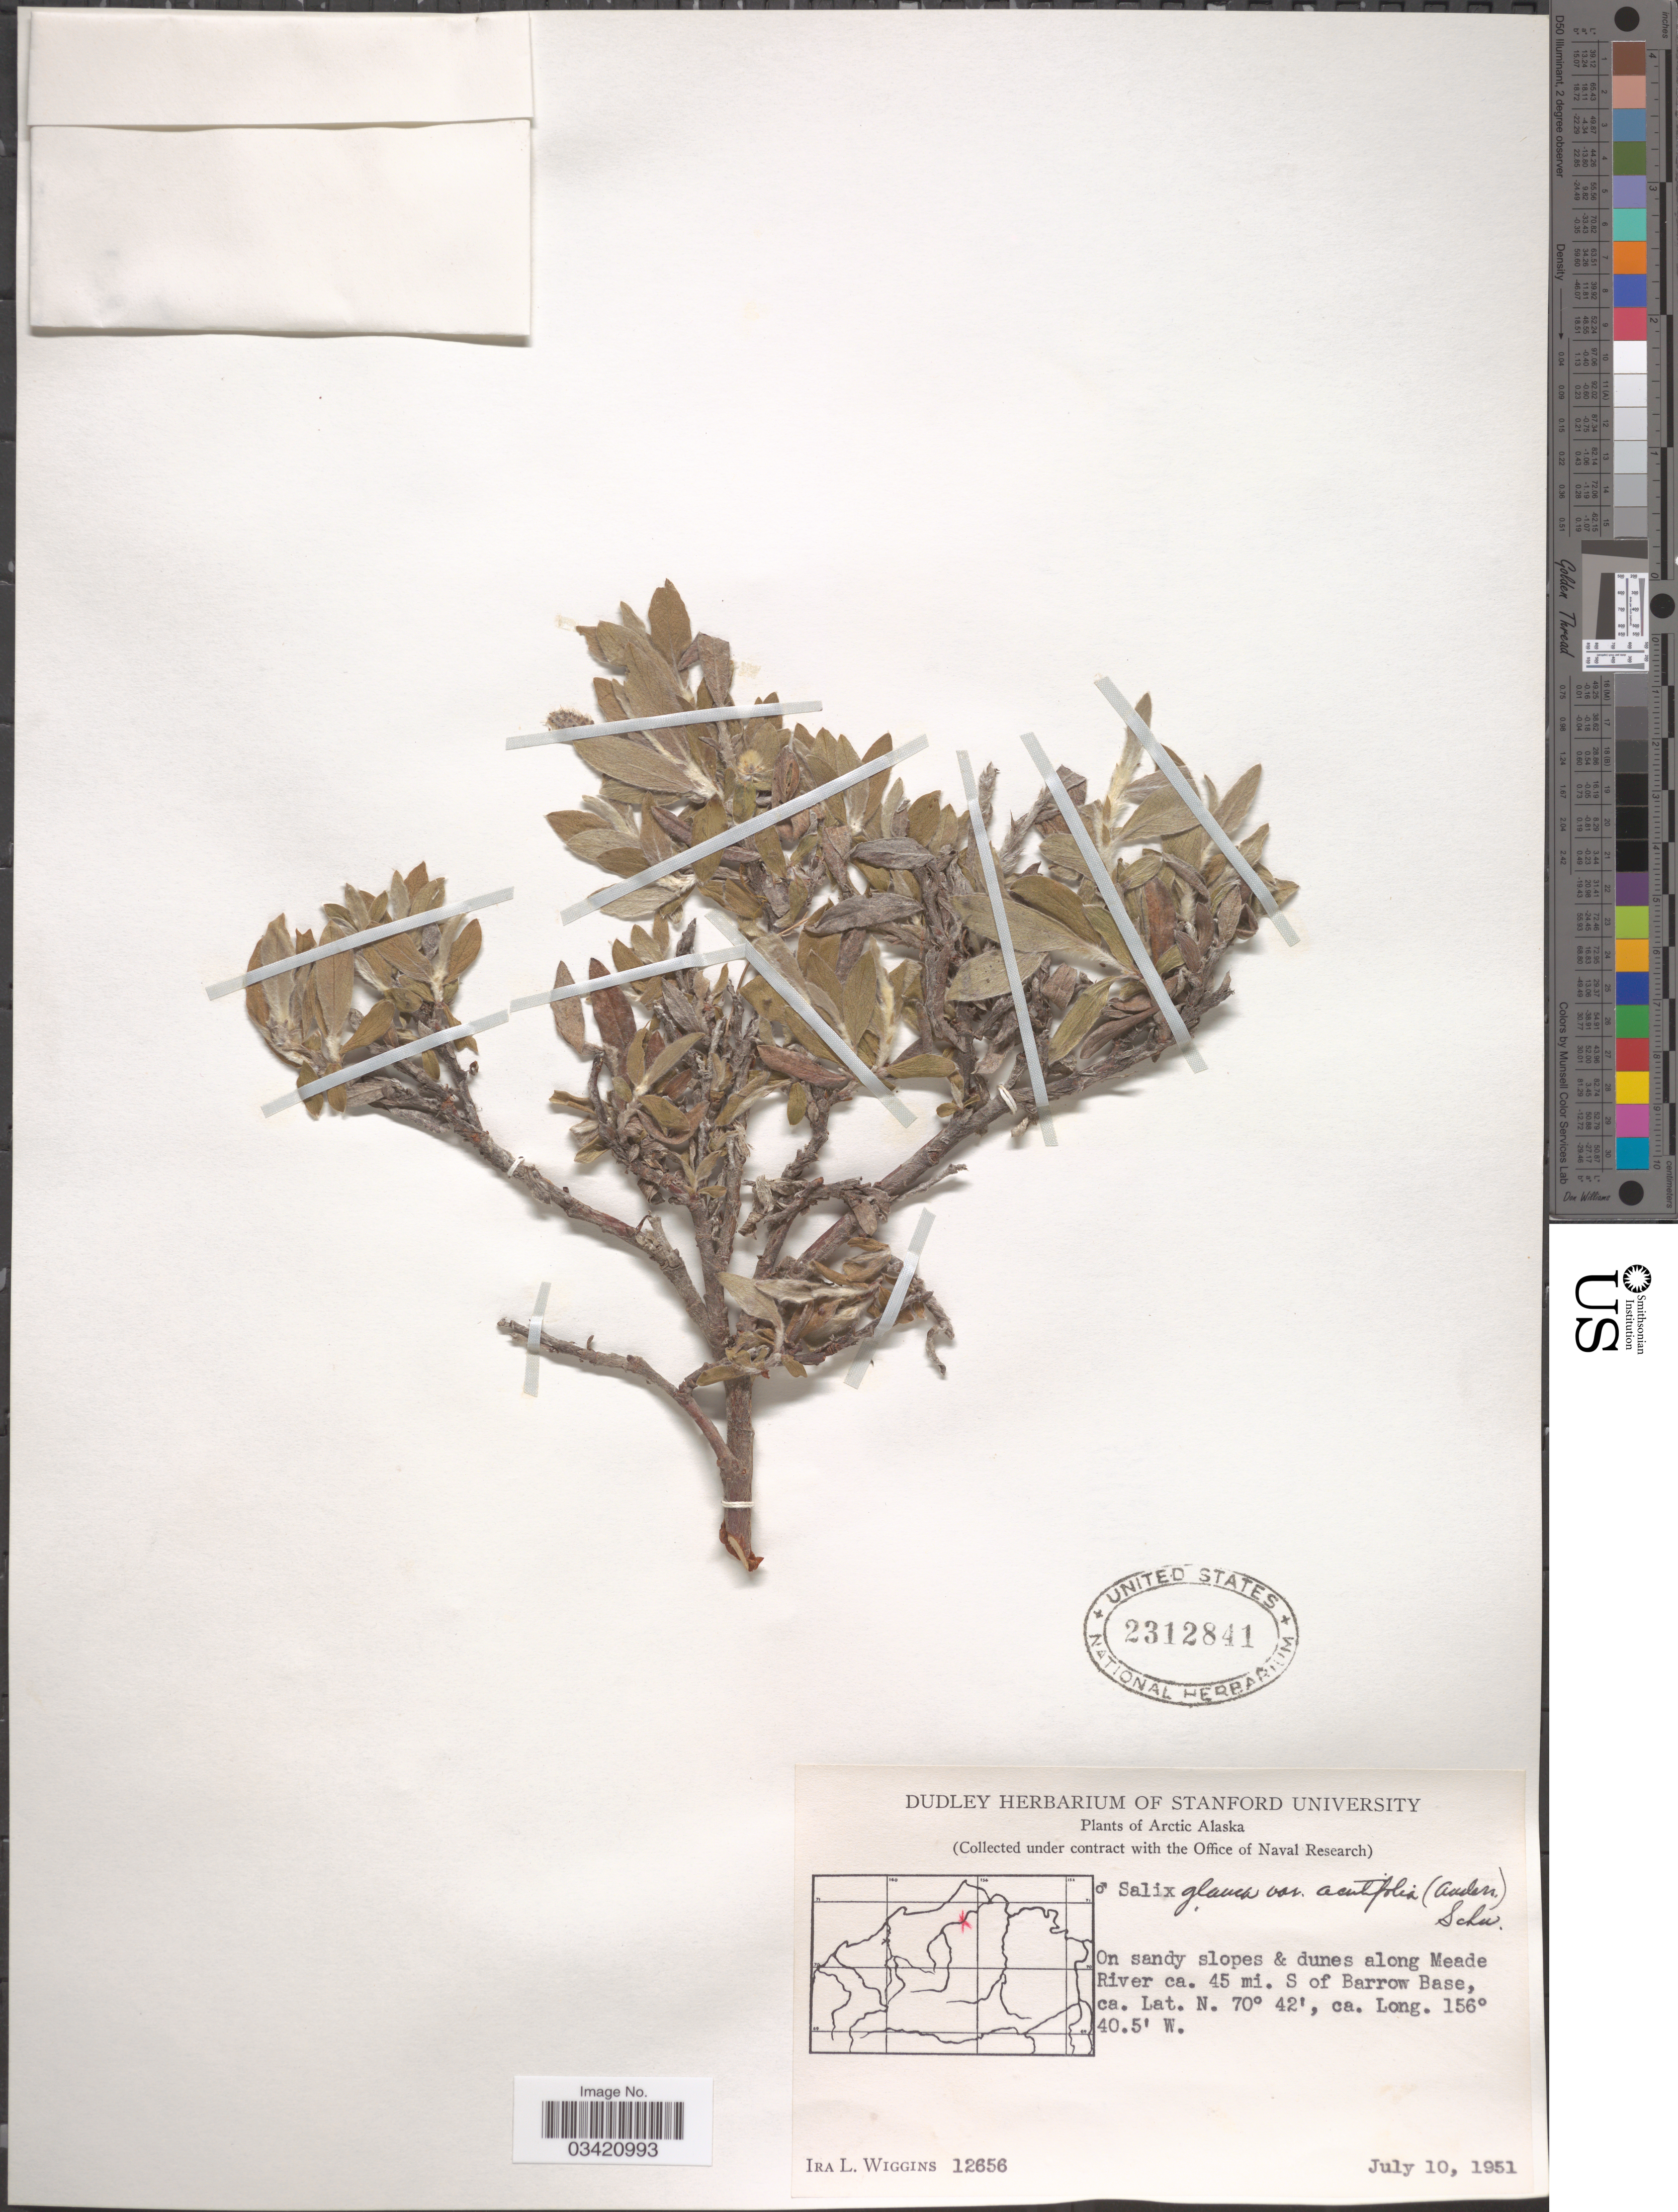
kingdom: Plantae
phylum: Tracheophyta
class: Magnoliopsida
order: Malpighiales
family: Salicaceae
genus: Salix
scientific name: Salix glauca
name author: L.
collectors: I. L. Wiggins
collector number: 12656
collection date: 1951-07-10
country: United States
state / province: Alaska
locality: Arctic Alaska. On sandy slopes & dunes along Meade River ca. 45 mi. S of Barrow Base.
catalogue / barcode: US 2312841